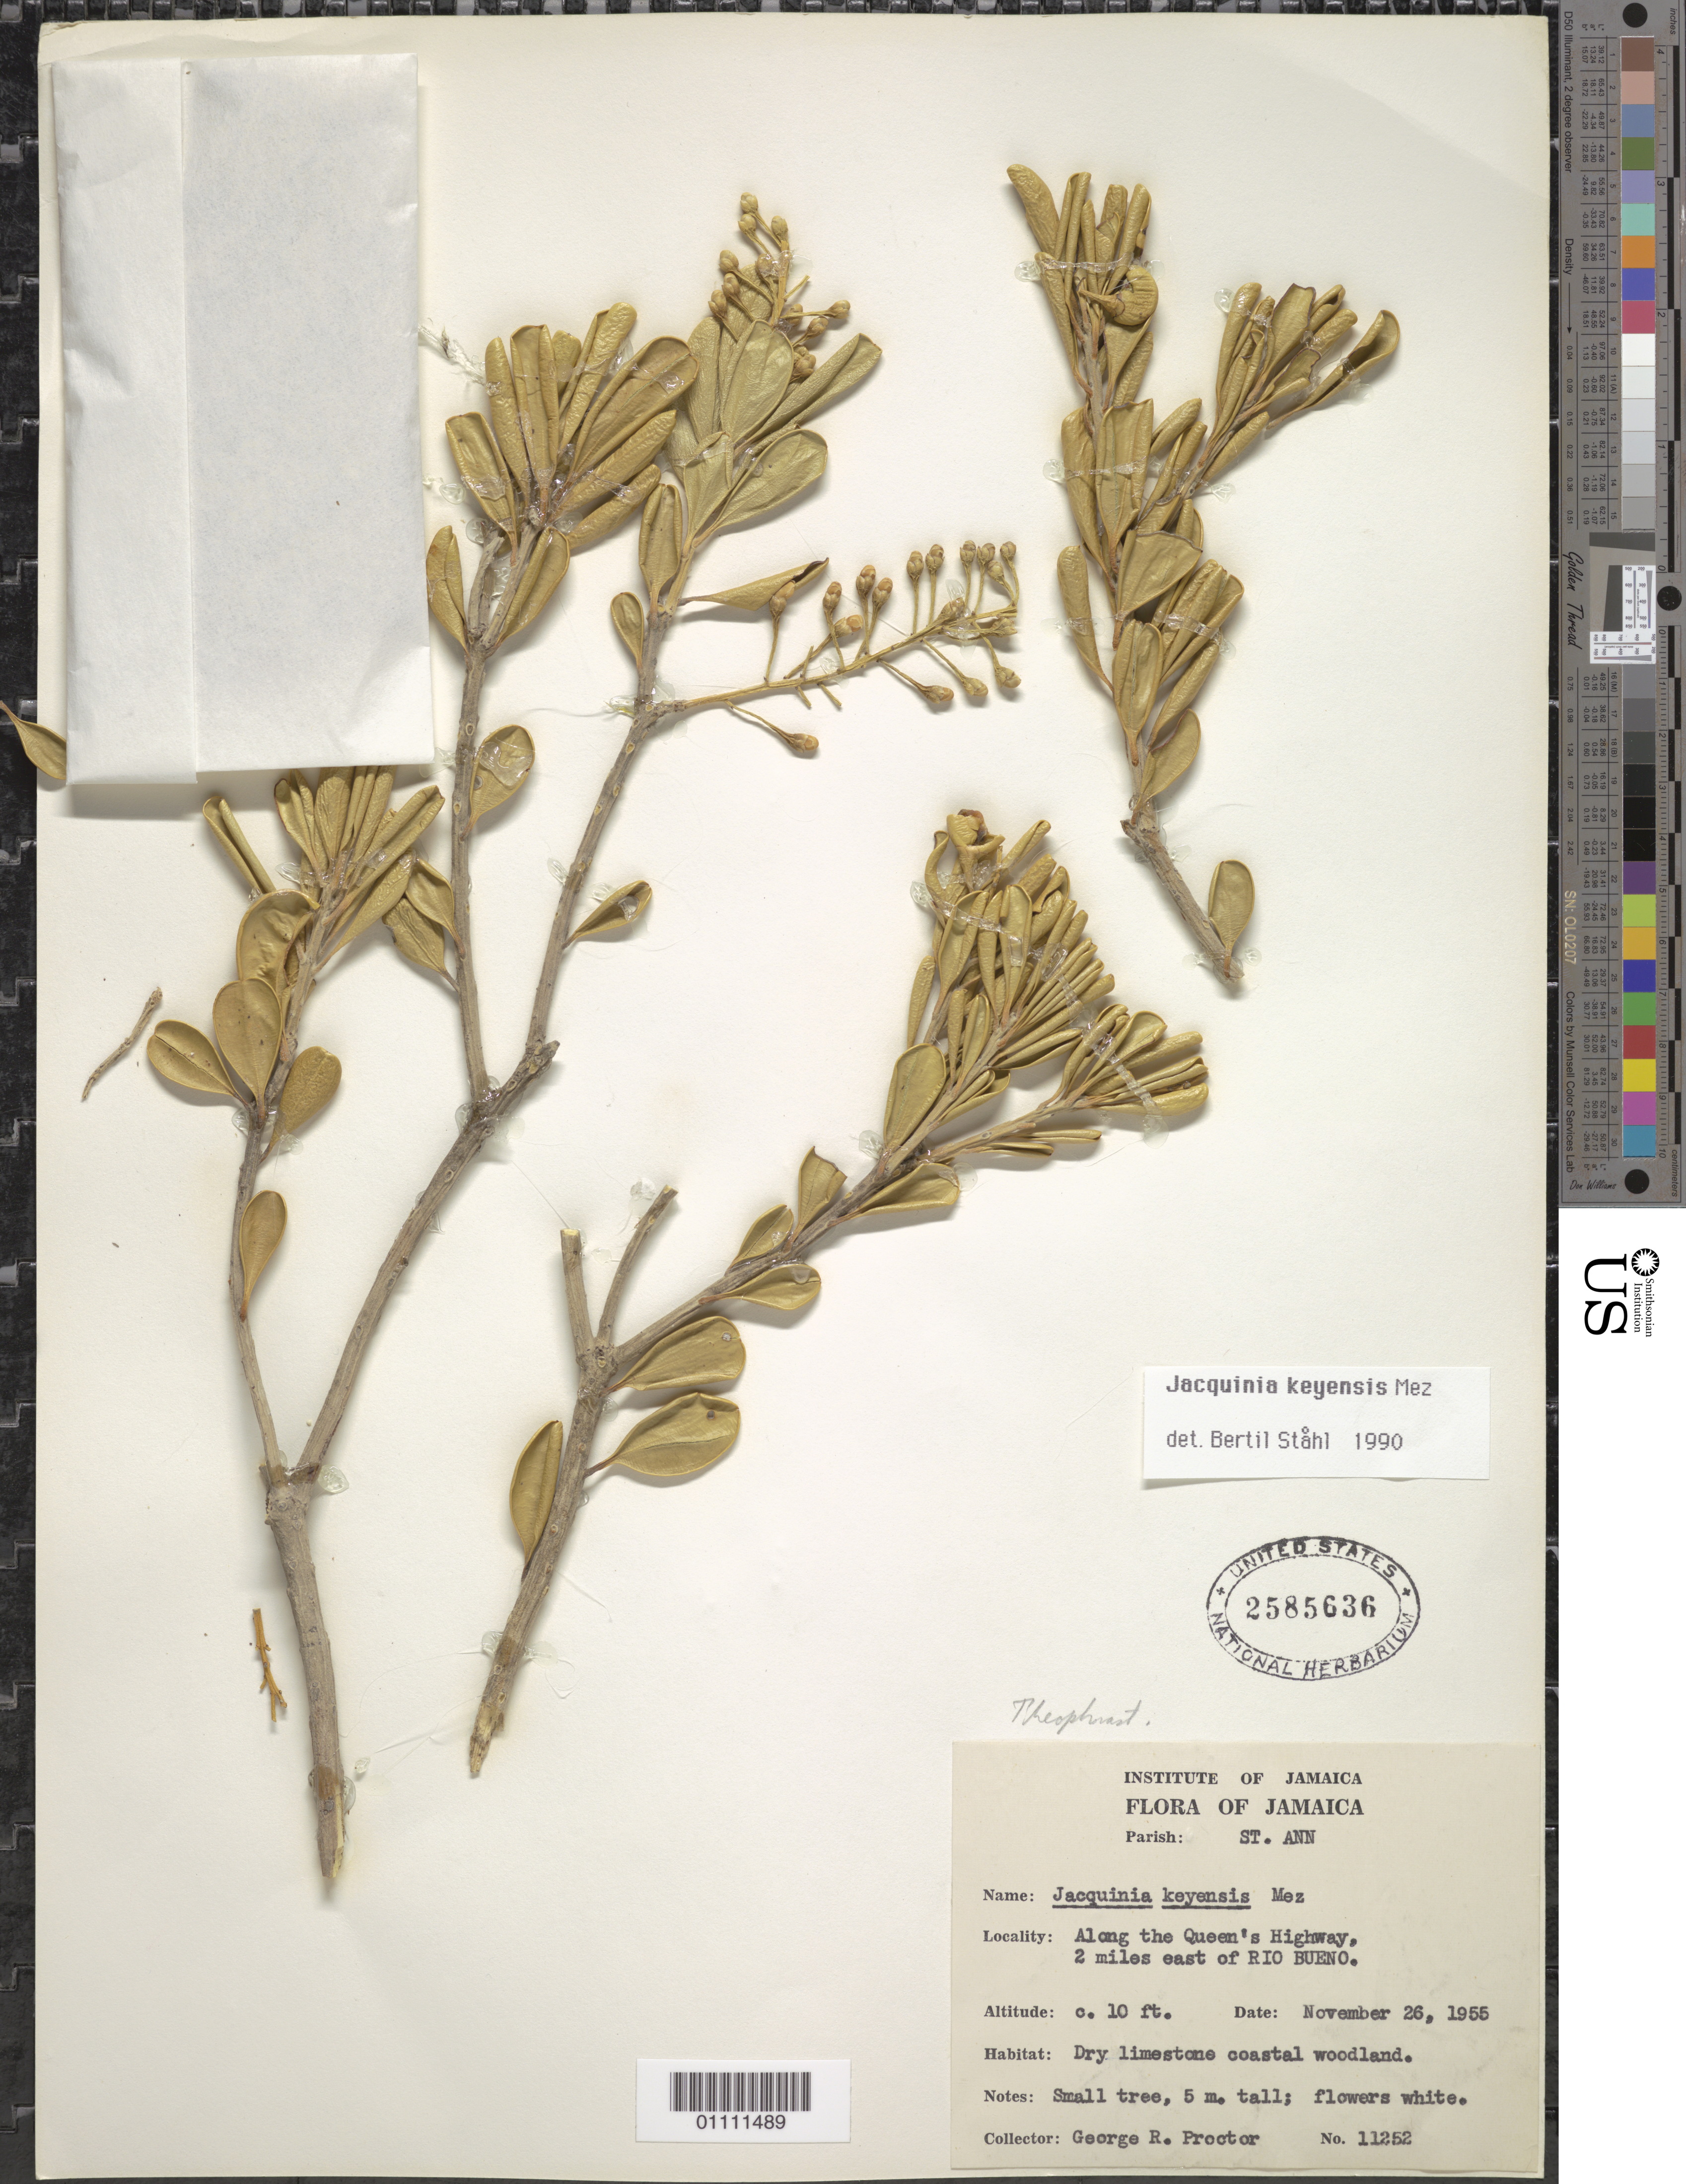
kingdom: Plantae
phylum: Tracheophyta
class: Magnoliopsida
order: Ericales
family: Primulaceae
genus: Jacquinia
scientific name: Jacquinia keyensis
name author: Mez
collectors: G. R. Proctor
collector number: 11252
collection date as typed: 26 Nov 1955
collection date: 1955-11-26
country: Jamaica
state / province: Saint Ann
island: Jamaica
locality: Along the Queen's Highway, 2 miles E of Rio Bueno. Dry limestone coastal woodland.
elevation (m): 3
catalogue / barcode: US 2585636